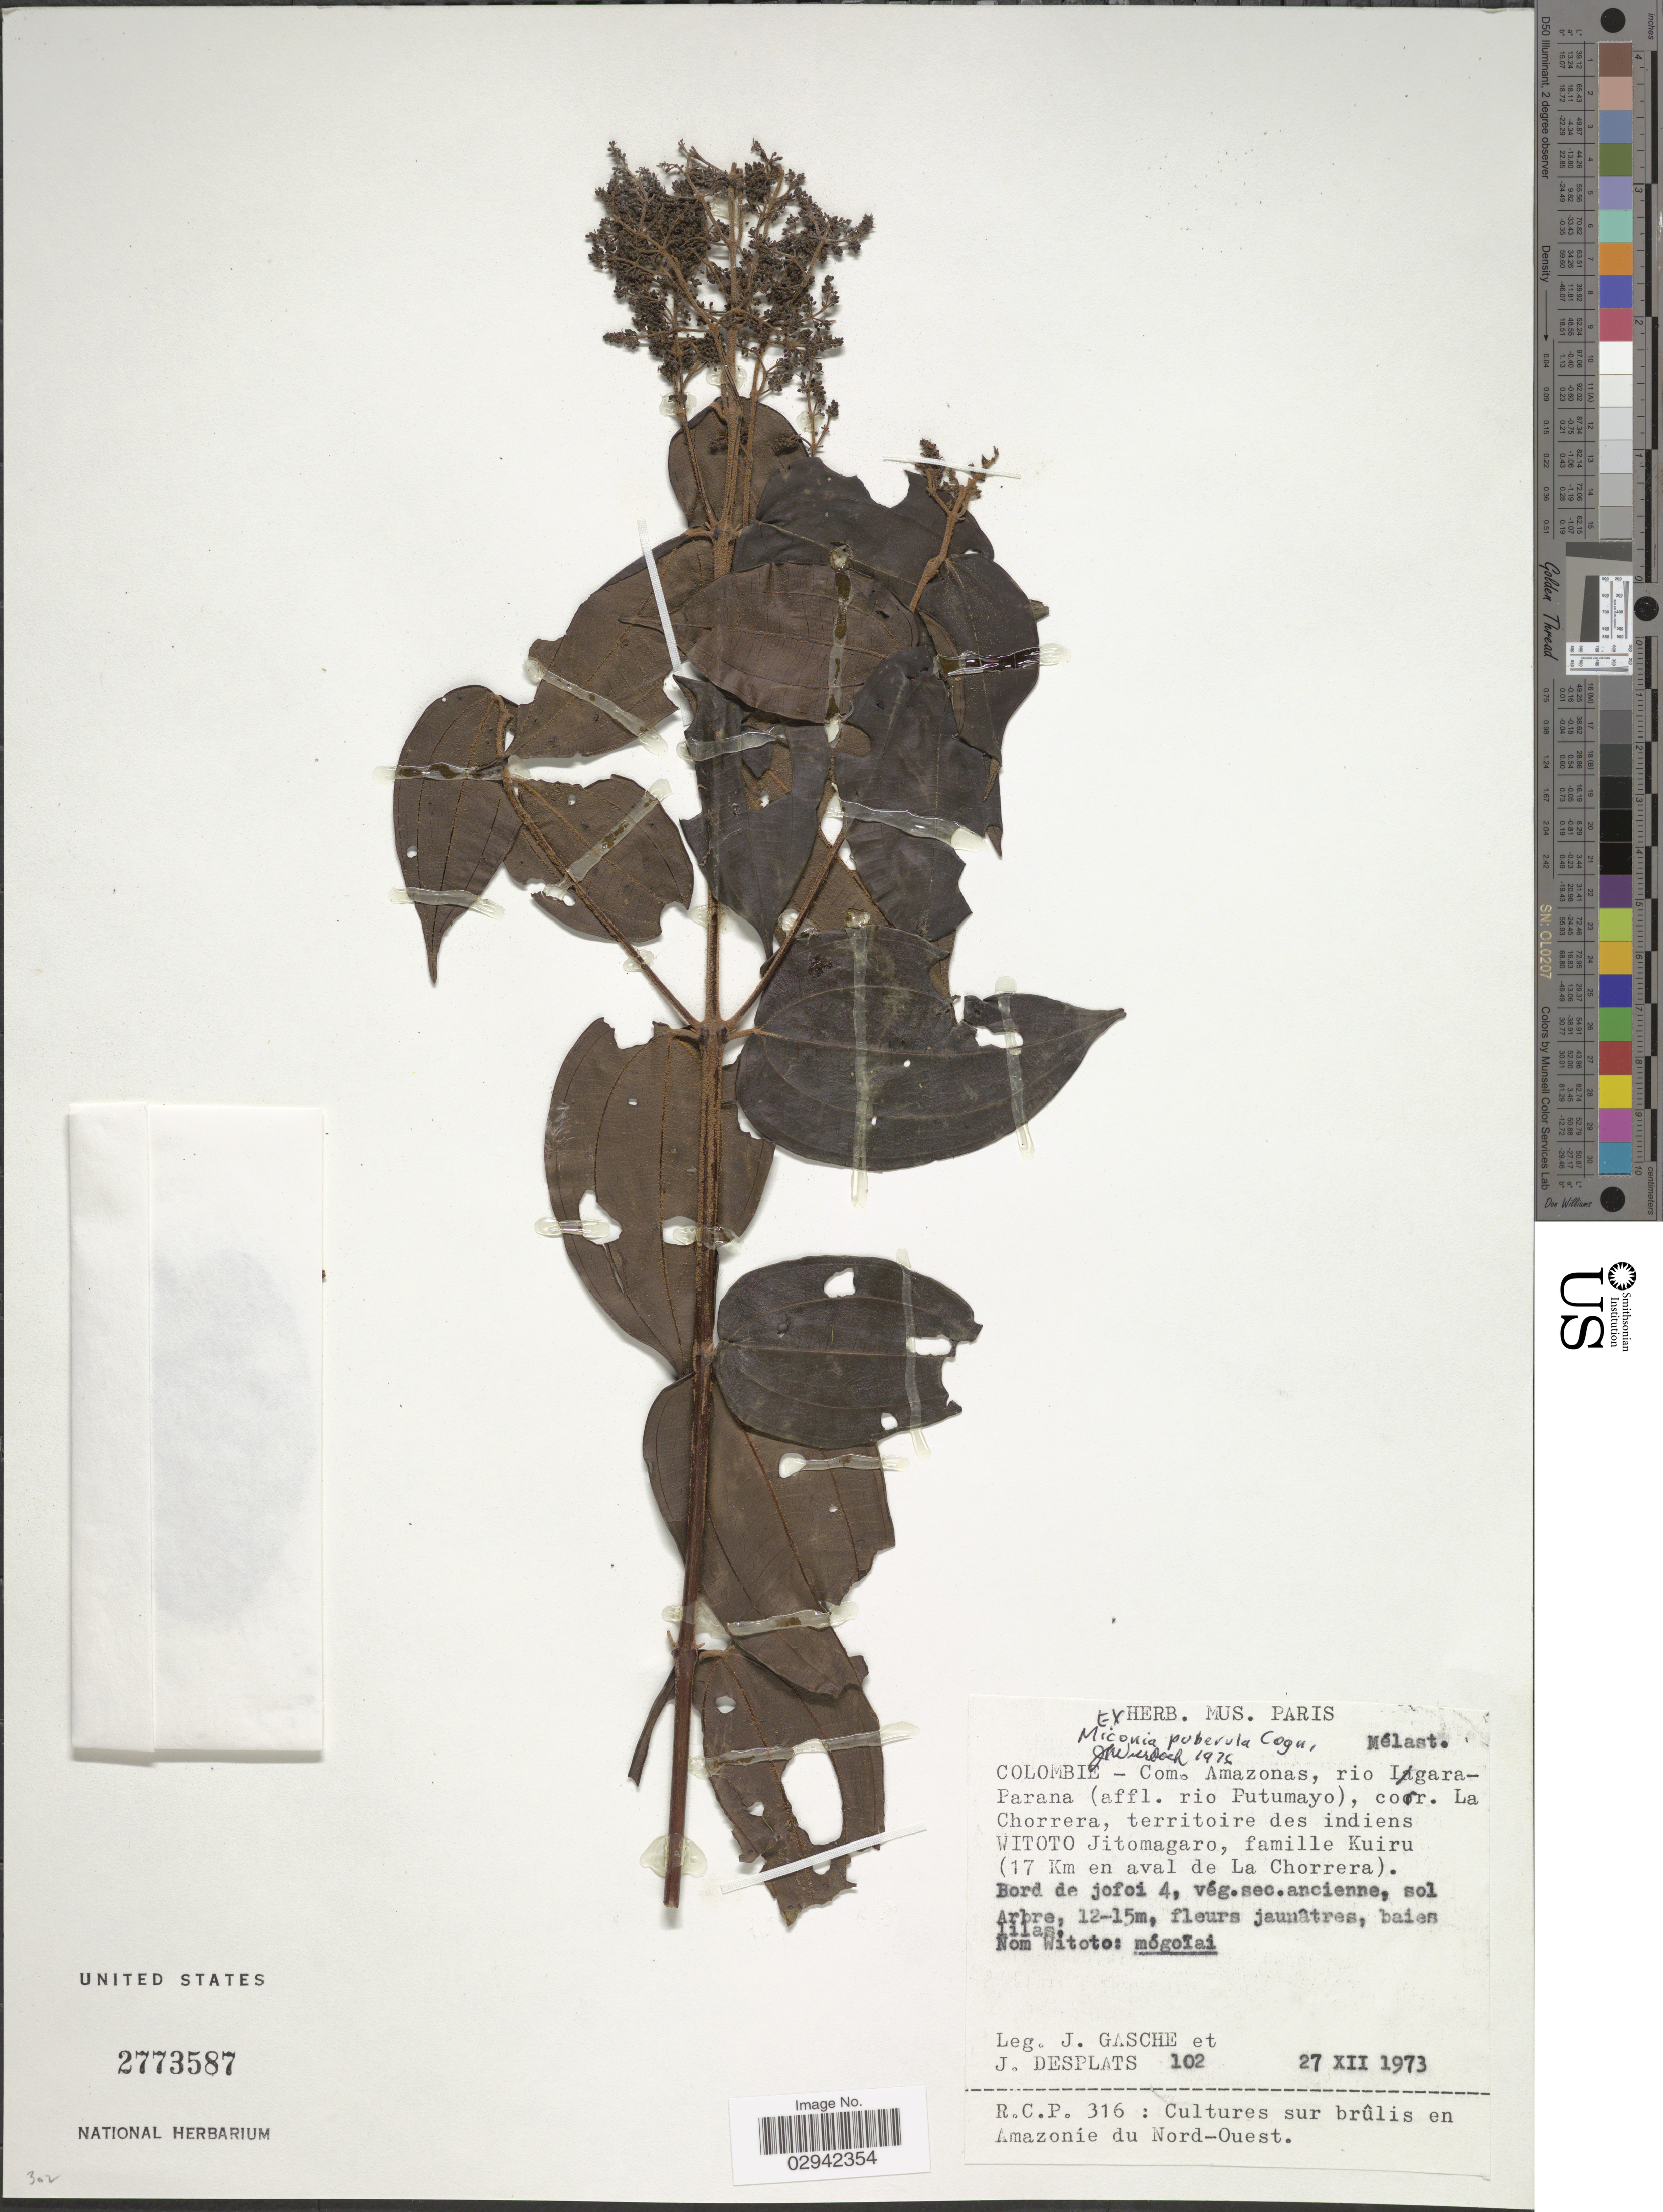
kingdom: Plantae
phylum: Tracheophyta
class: Magnoliopsida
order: Myrtales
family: Melastomataceae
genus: Miconia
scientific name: Miconia puberula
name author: Cogn.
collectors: J. Gasche & J. Desplats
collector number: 102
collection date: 1973-12-27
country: Colombia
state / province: Amazônas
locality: Com. Amazonas, rio Igara-Parana (affl. rio Putumayo), cor. Chorrera, territoire des indiens Witoto Jitomagaro, famille Kuiru (17 Km en aval de La Chorrera).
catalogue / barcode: US 2773587